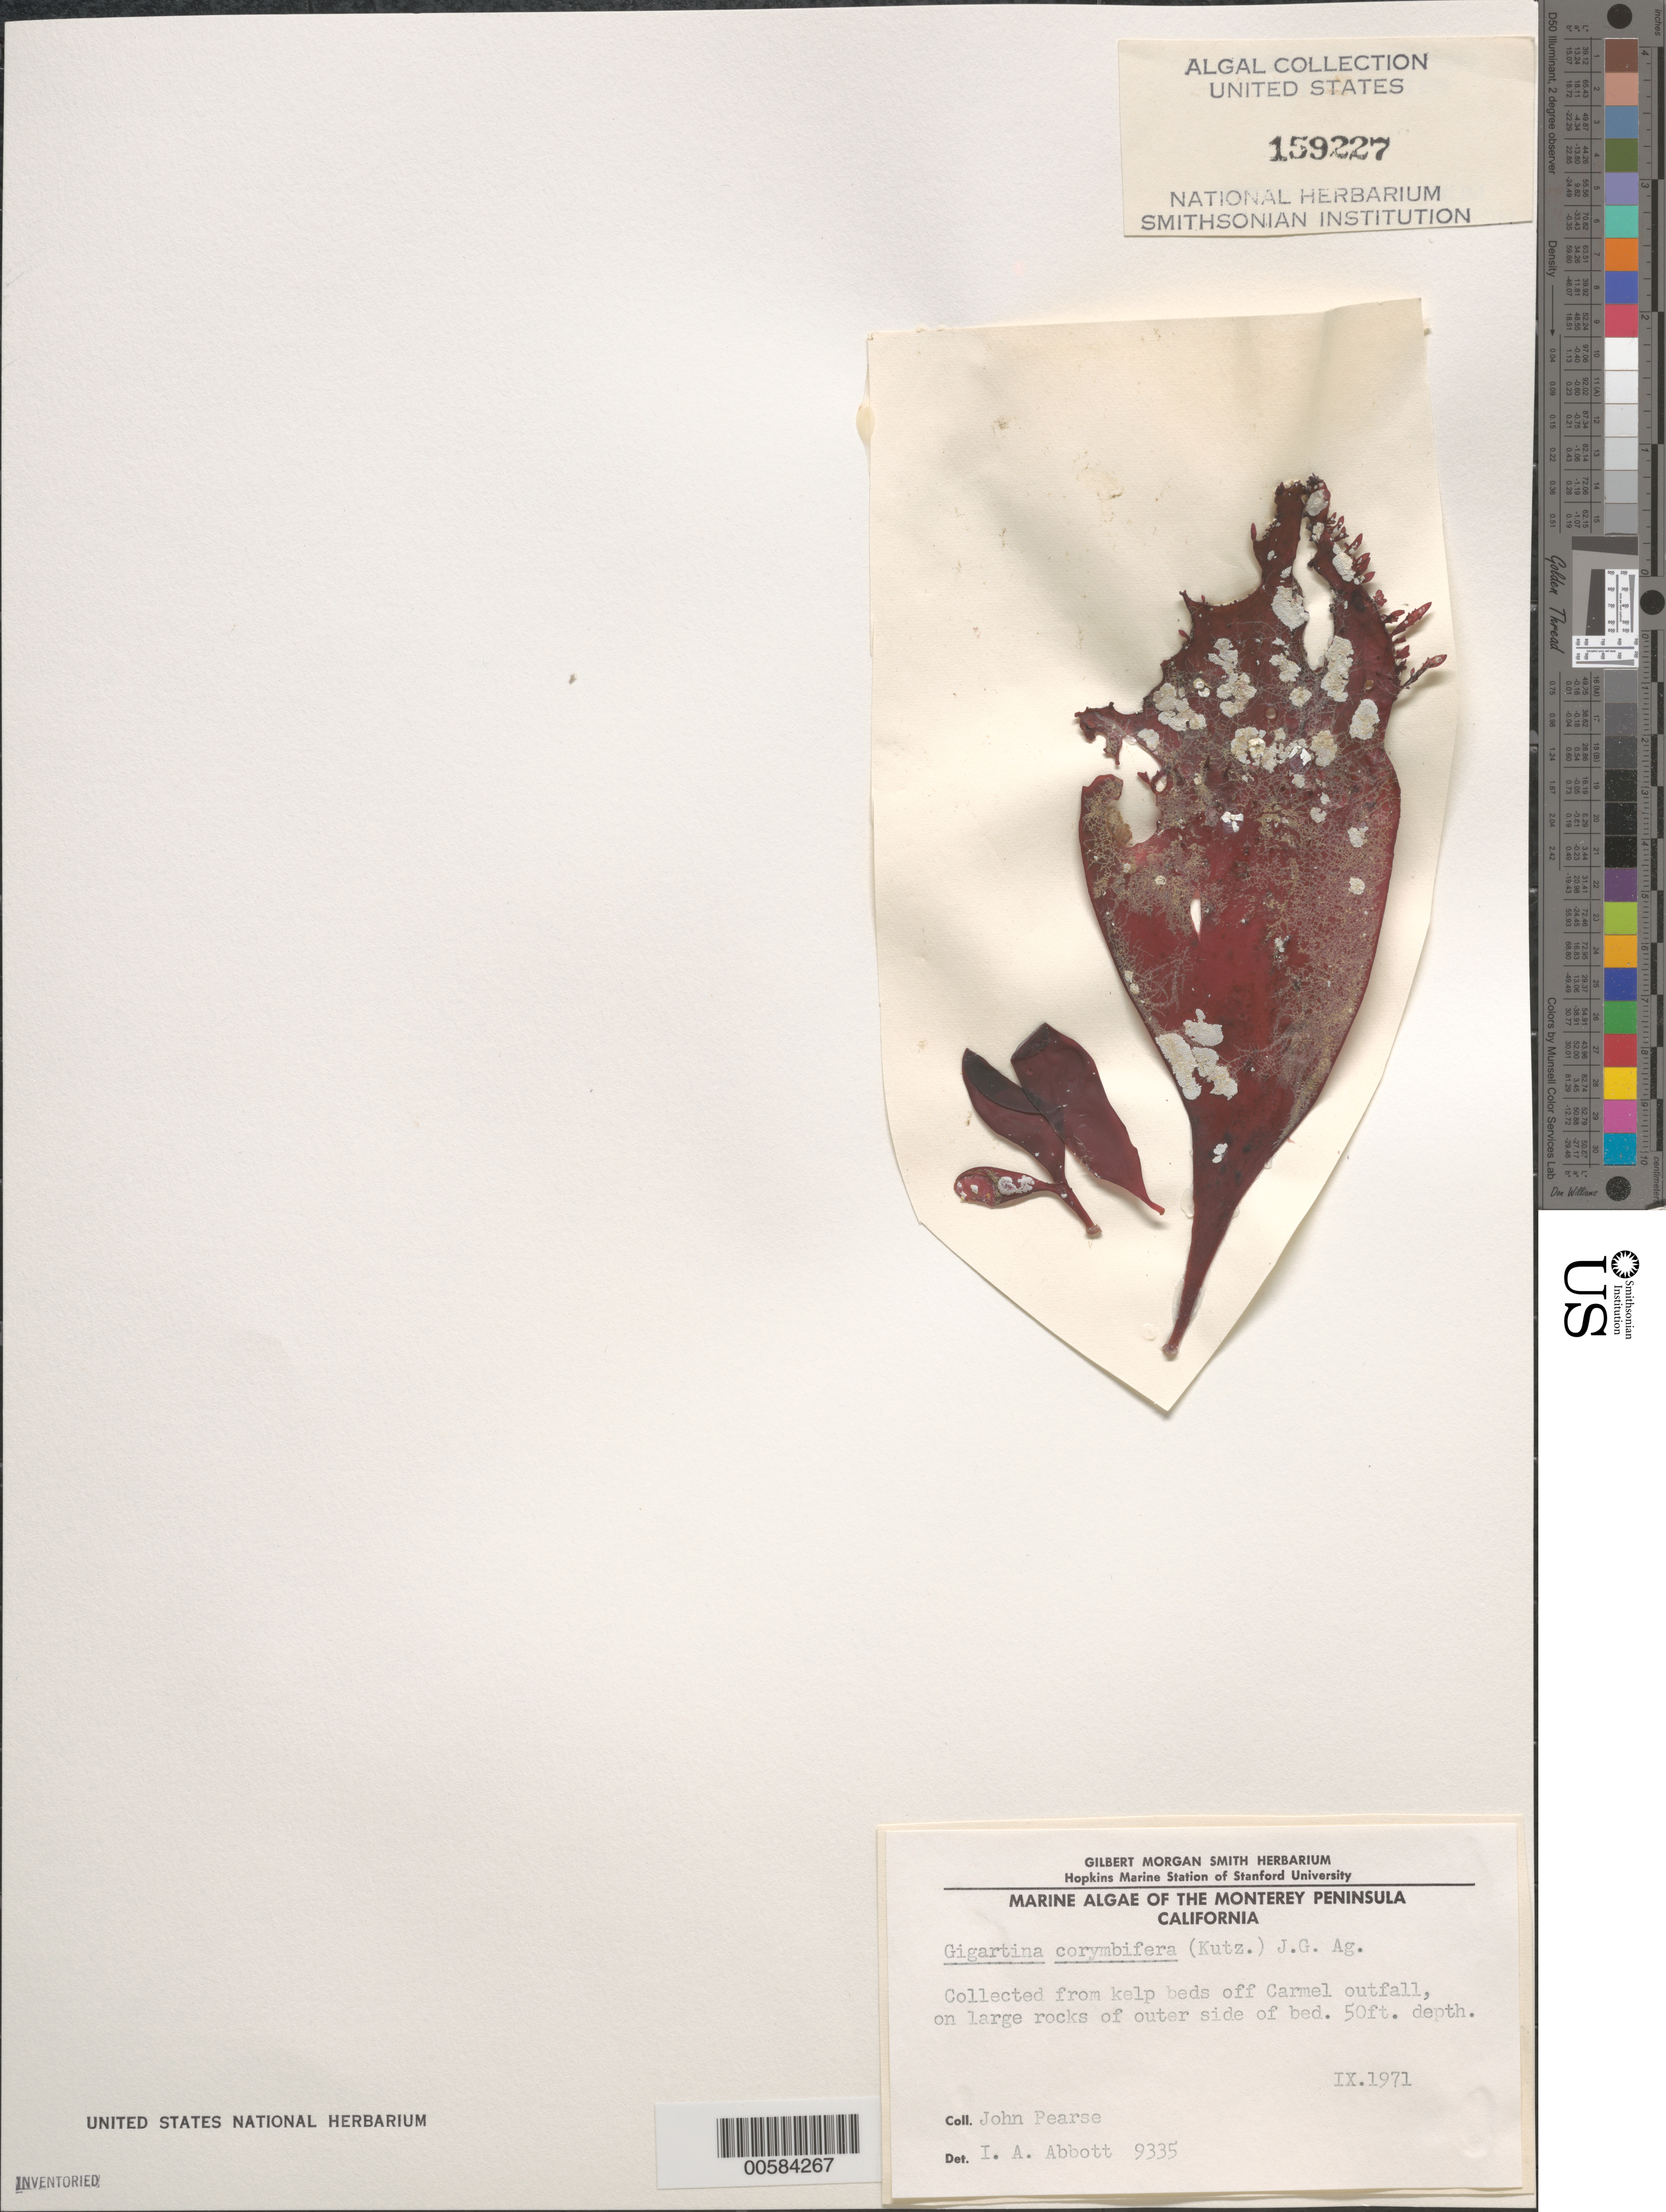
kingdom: Plantae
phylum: Rhodophyta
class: Florideophyceae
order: Gigartinales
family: Gigartinaceae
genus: Chondracanthus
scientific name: Chondracanthus corymbiferus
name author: (Kütz.) Guiry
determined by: Algae name updating Project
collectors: J. Pearse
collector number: IAA 9335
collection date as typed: Sep 1971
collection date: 1971-09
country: United States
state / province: California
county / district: Monterey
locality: Carmel, off Carmel outfall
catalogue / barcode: US 159227